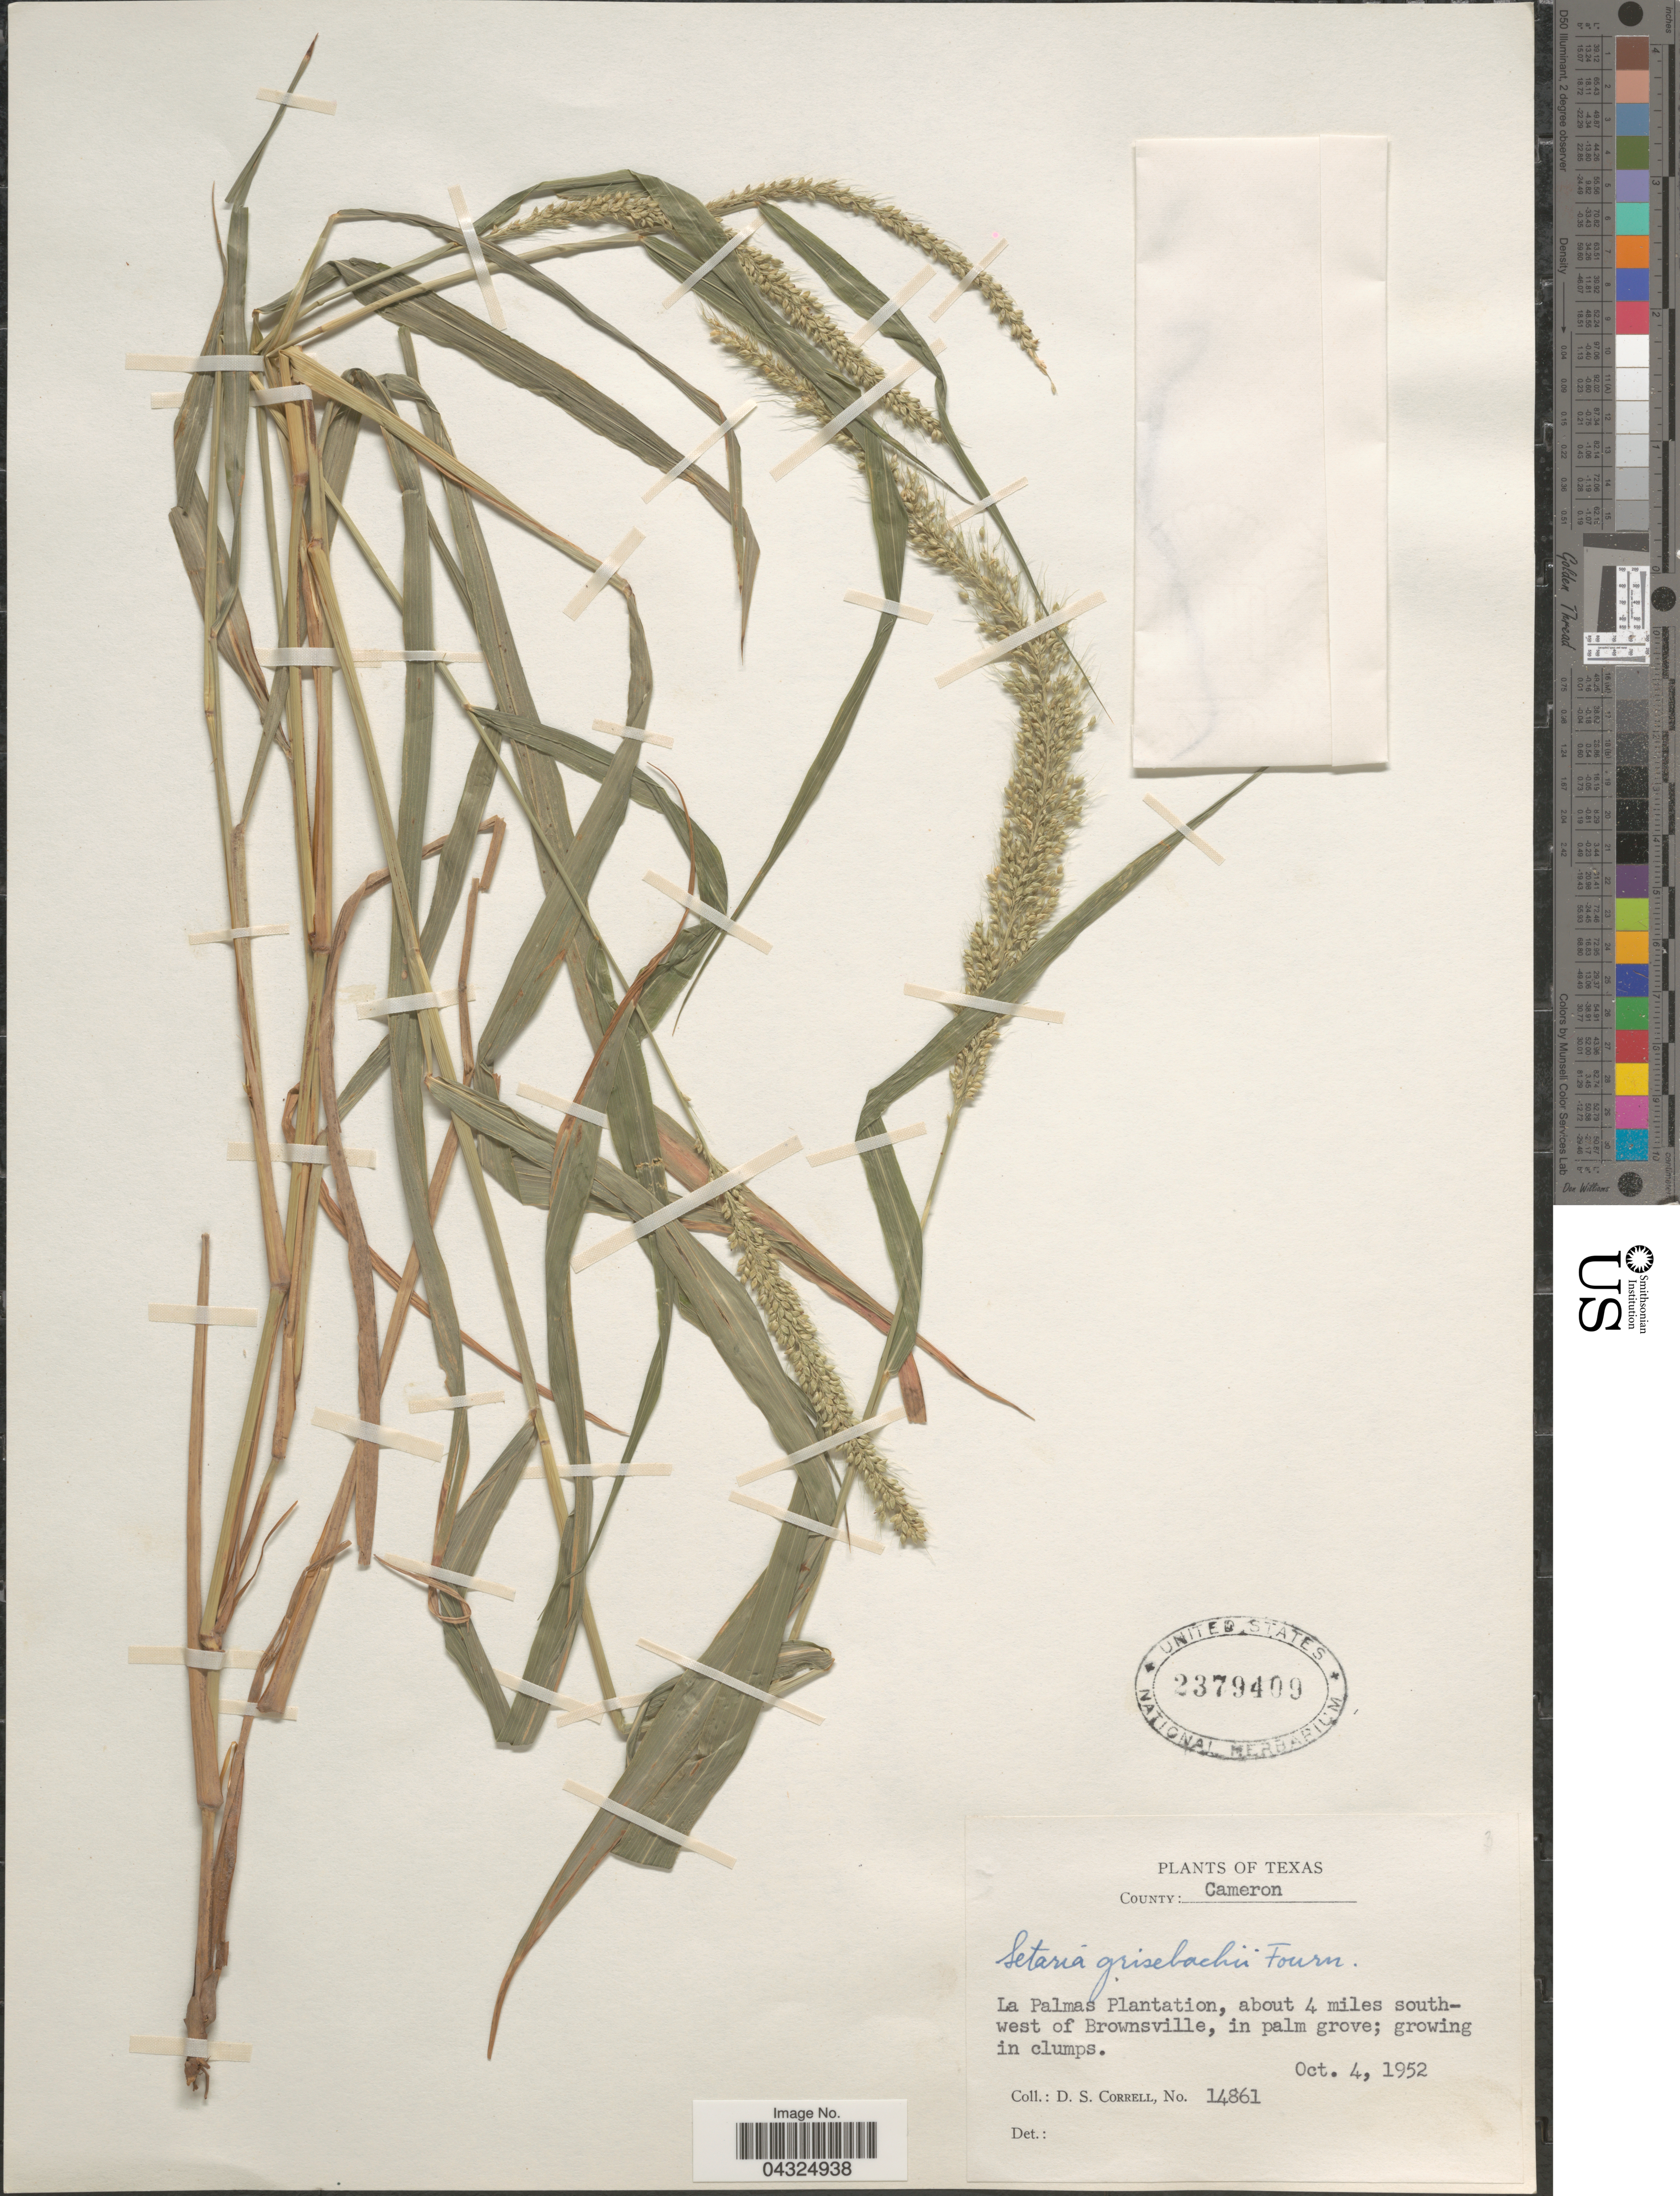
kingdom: Plantae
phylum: Tracheophyta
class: Liliopsida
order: Poales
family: Poaceae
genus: Setaria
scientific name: Setaria grisebachii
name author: E. Fourn.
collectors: D. S. Correll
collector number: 14861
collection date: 1952-10-04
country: United States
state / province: Texas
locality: County: Cameron. La Palmas Plantation, about 4 miles south-west of Brownsville, in palm grove.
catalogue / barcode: US 2379409